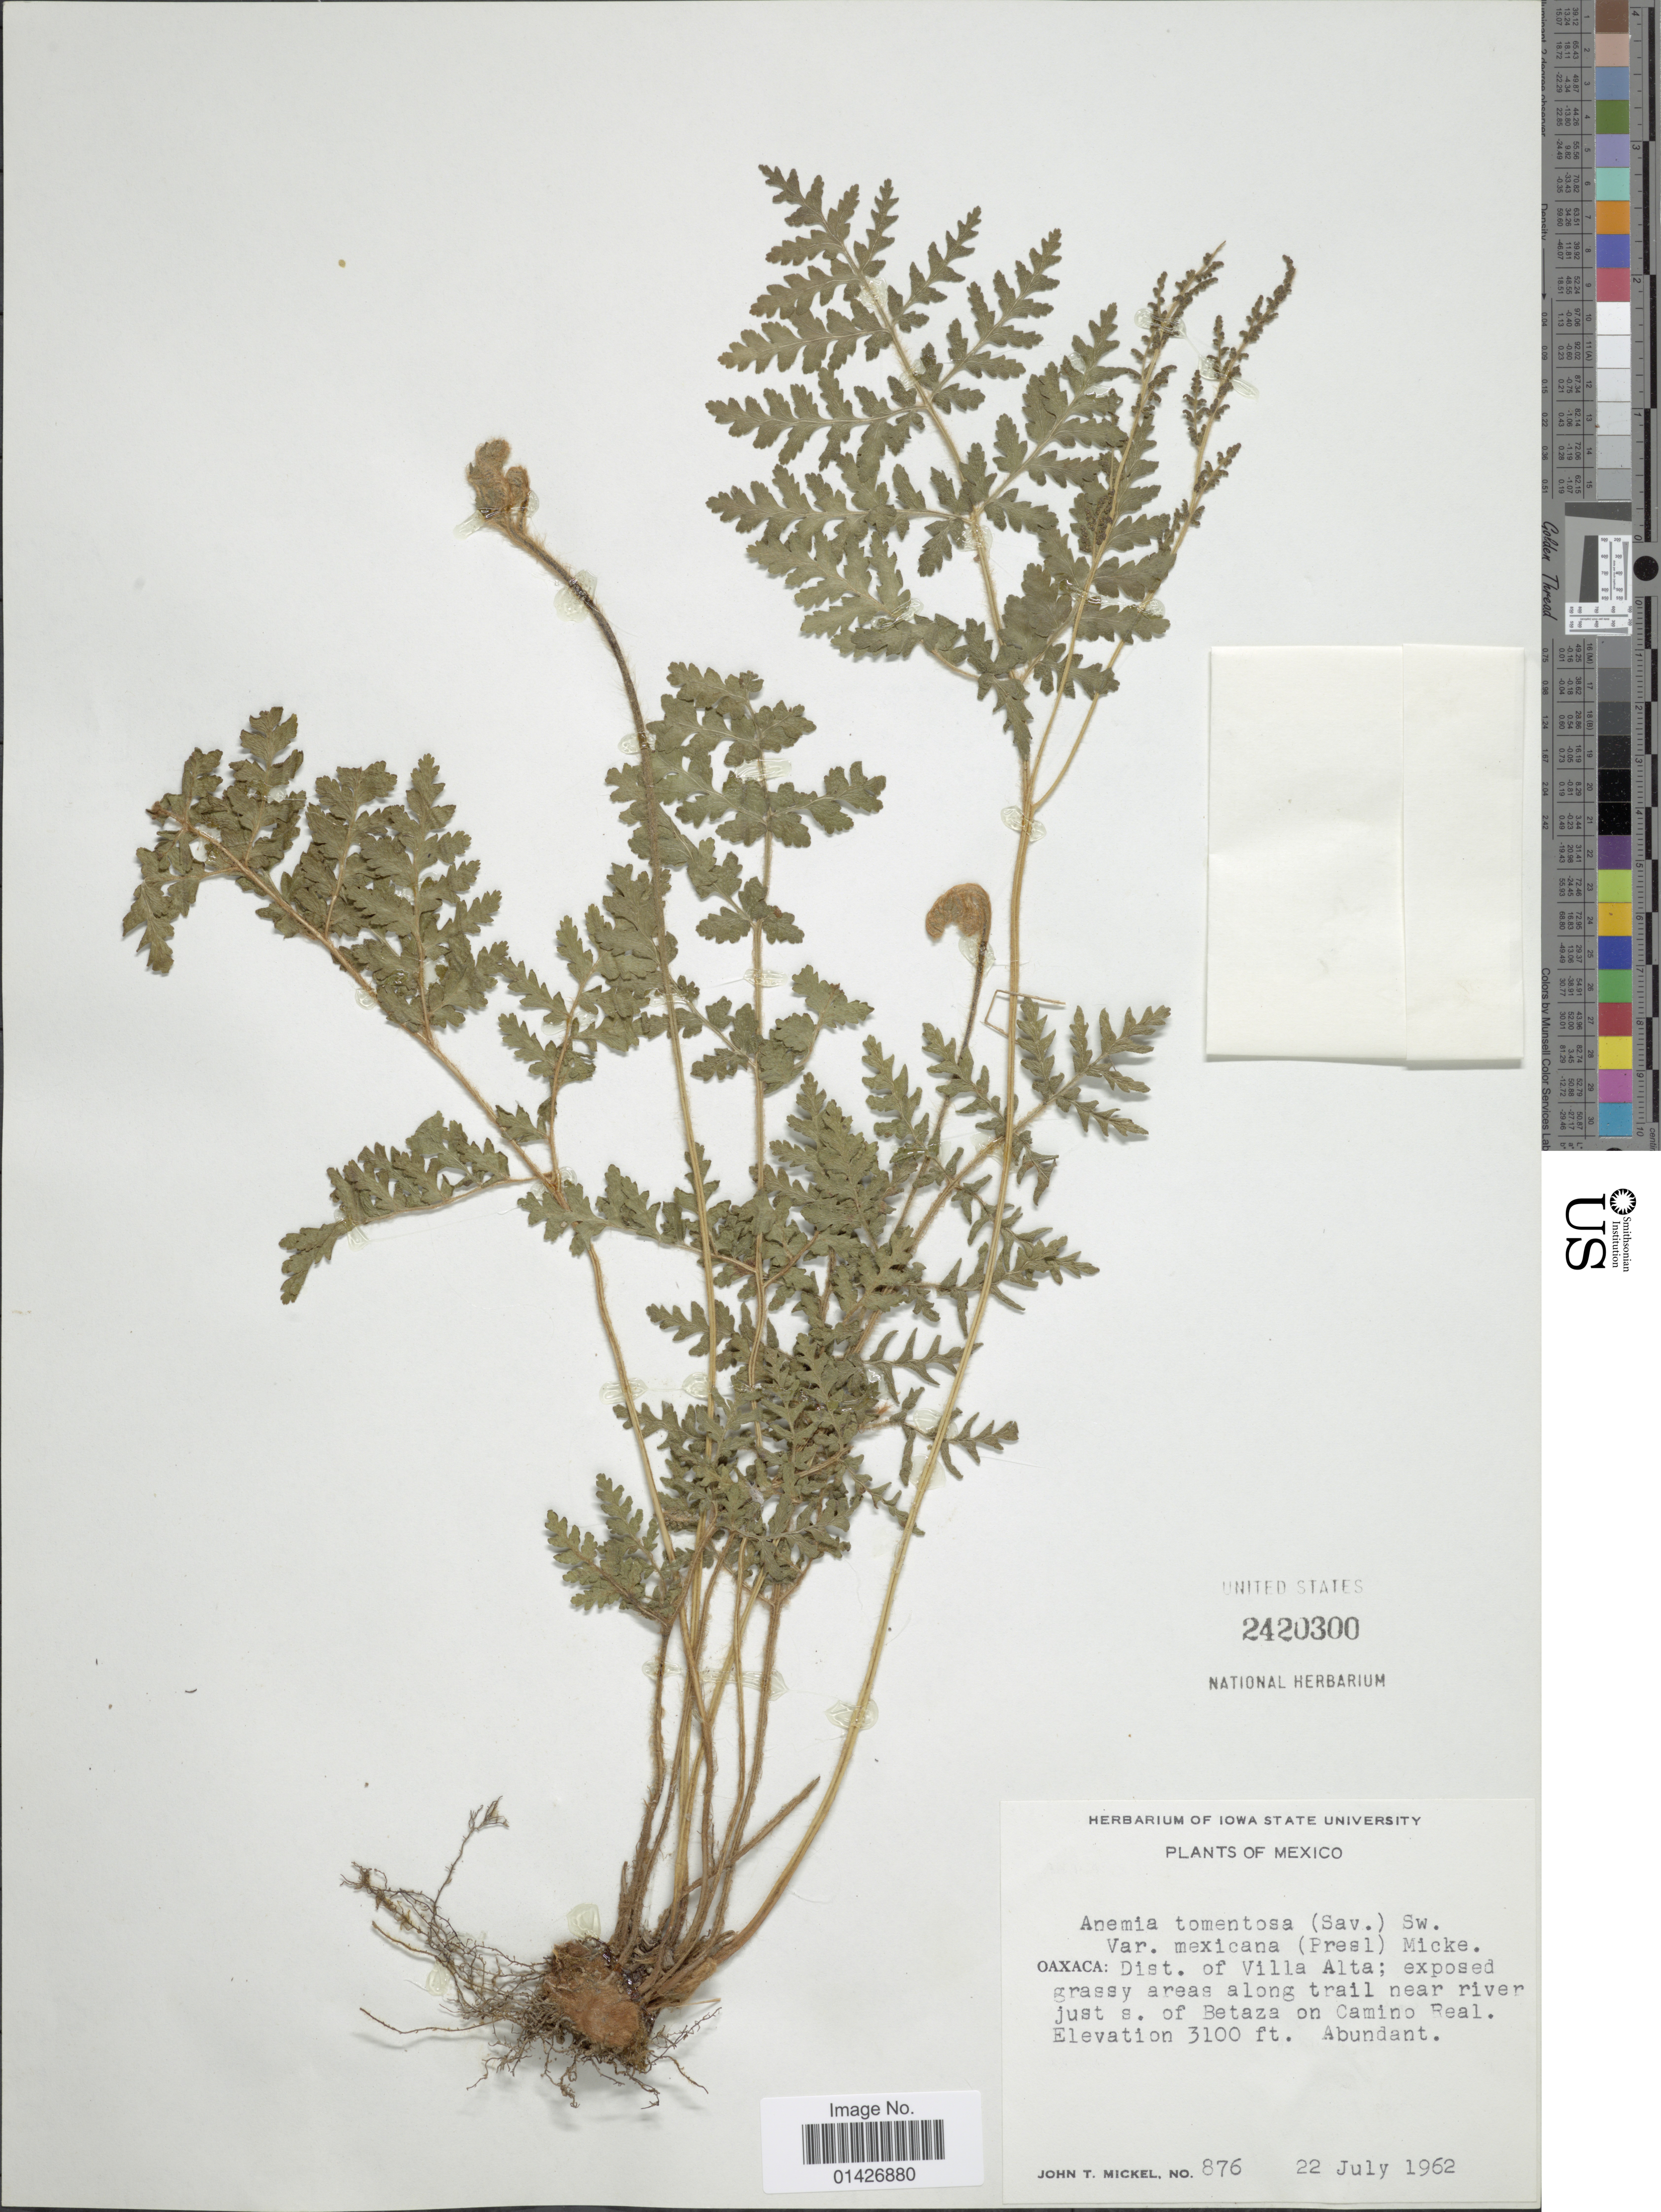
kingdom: Plantae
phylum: Tracheophyta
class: Polypodiopsida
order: Schizaeales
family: Anemiaceae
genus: Anemia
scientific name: Anemia tomentosa var. mexicana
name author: (C. Presl) Mickel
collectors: J. T. Mickel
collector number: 876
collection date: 1962-07-22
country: Mexico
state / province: Oaxaca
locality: Dist. of Villa Alta; exposed grassy aeas along trail near river just s. of Betaza on Camino Real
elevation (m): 945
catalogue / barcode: US 2420300